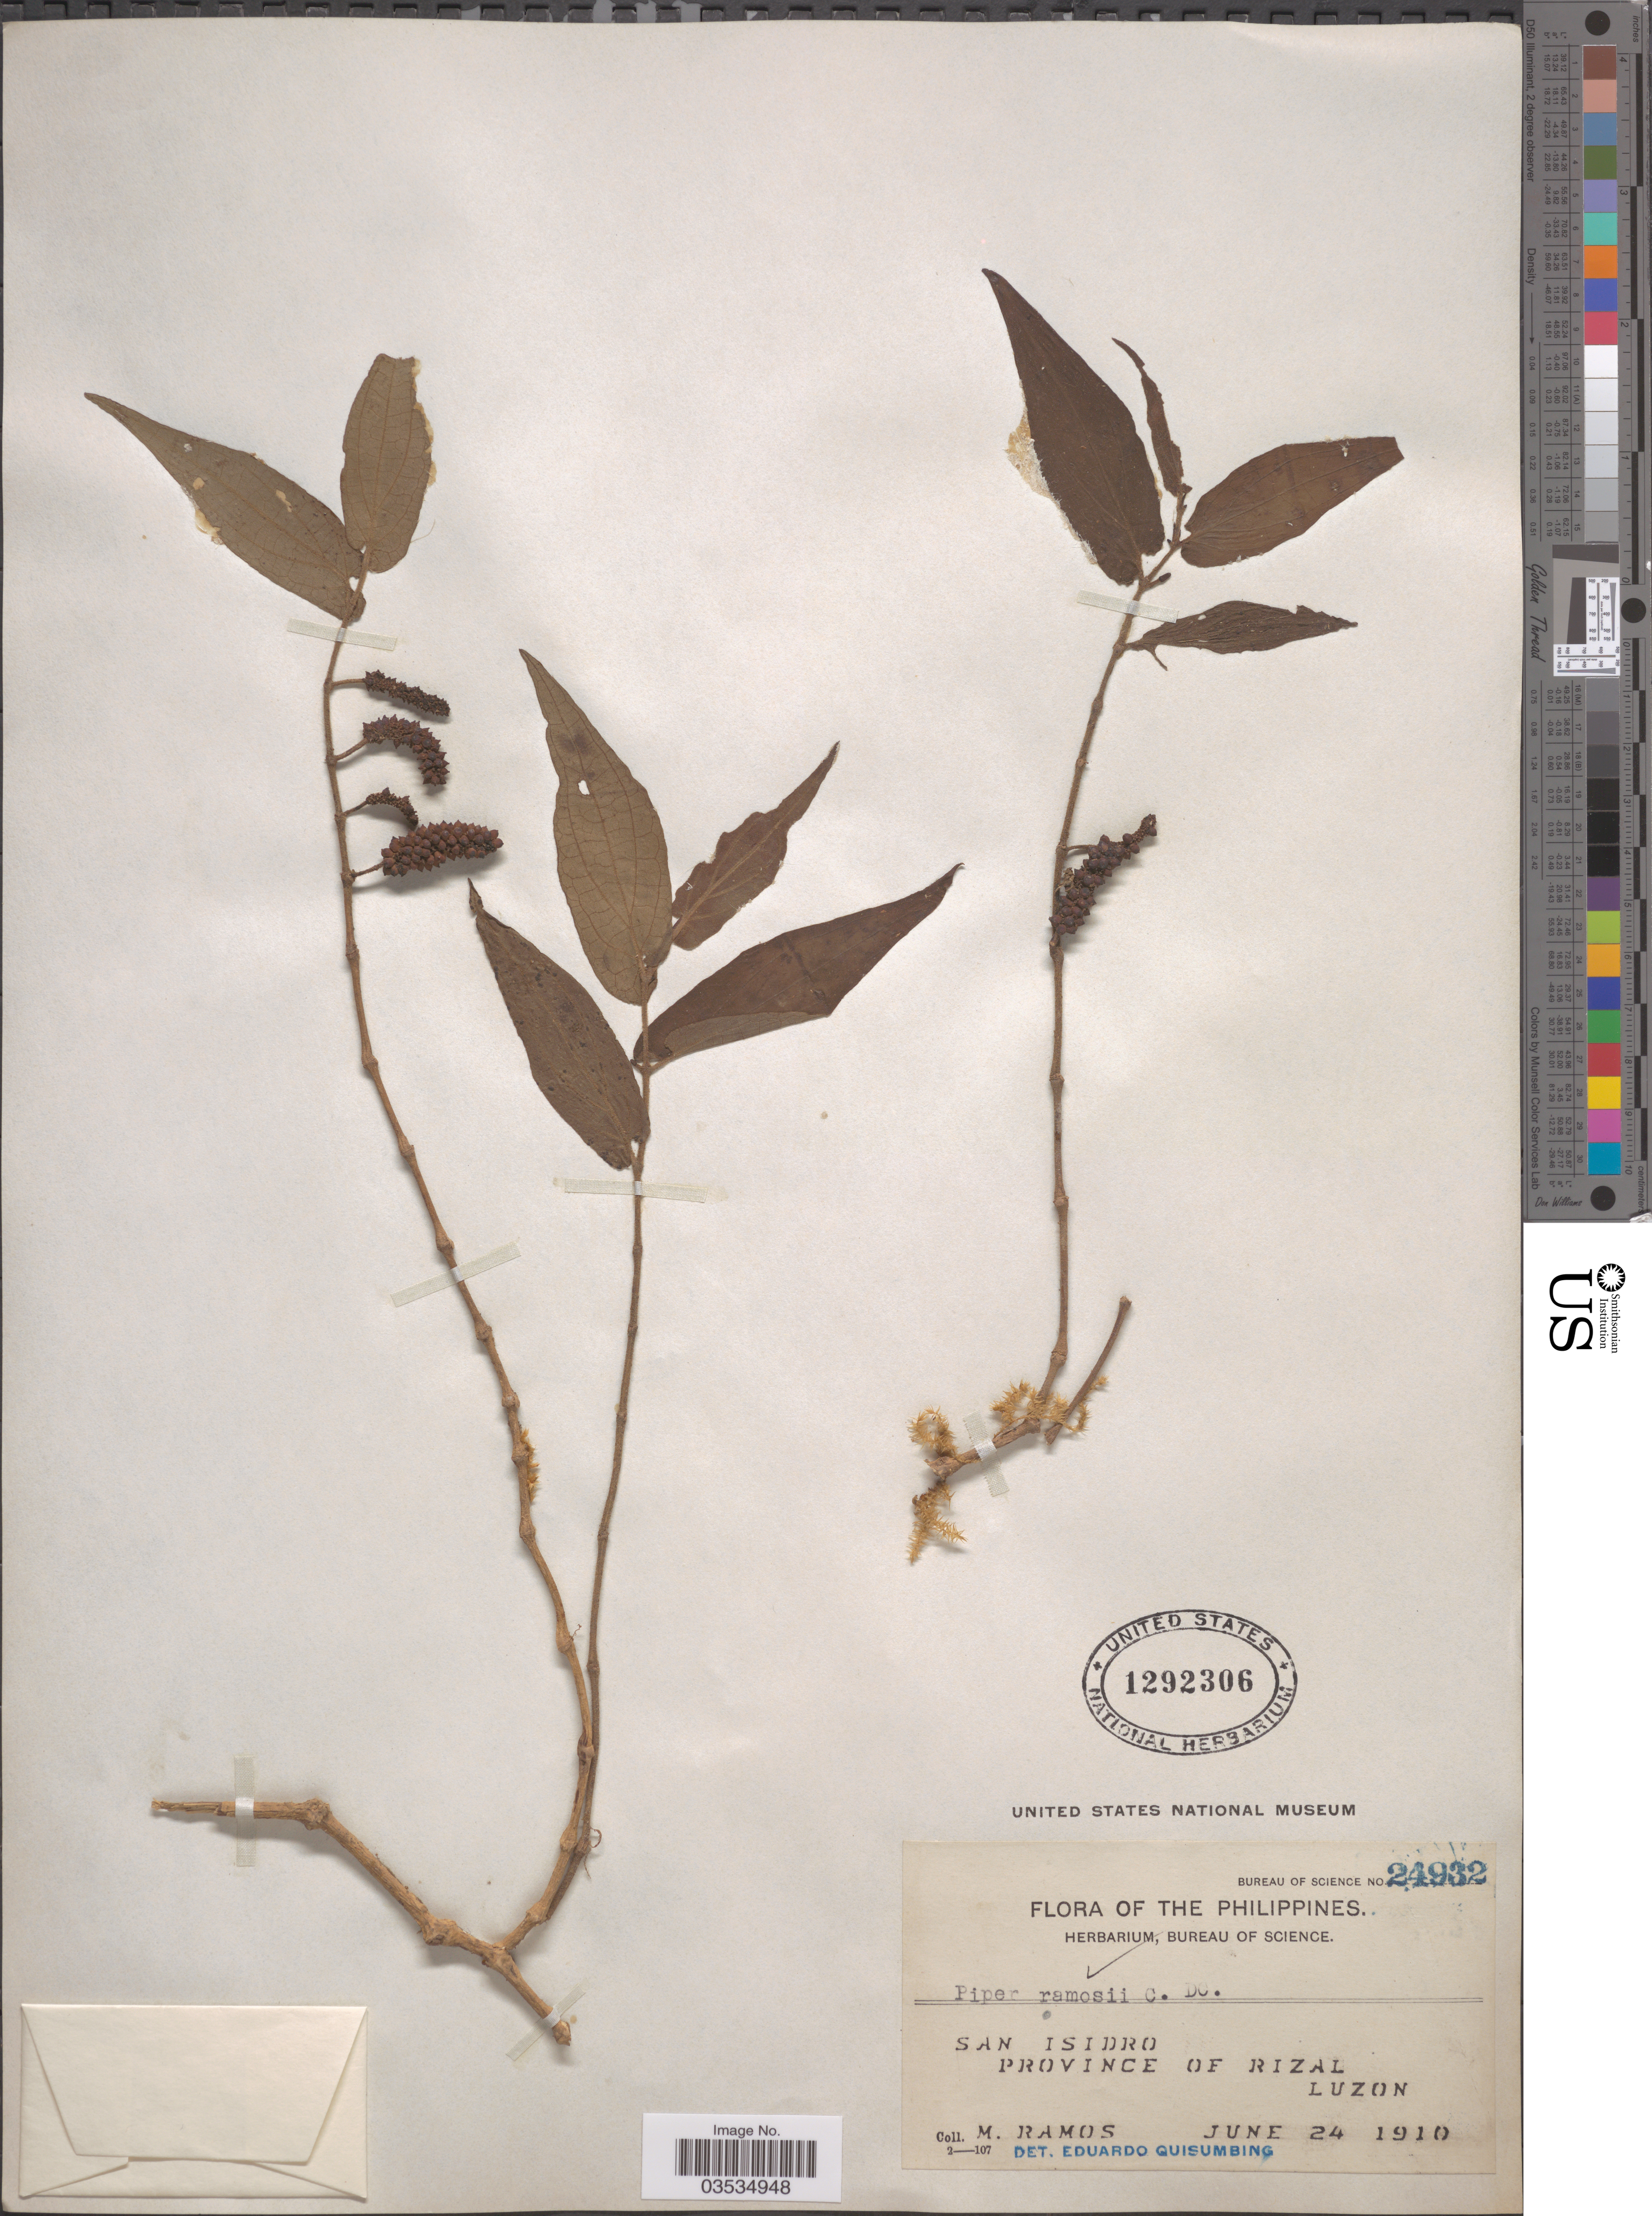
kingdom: Plantae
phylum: Tracheophyta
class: Magnoliopsida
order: Piperales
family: Piperaceae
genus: Piper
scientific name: Piper ramosii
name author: C. DC.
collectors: M. Ramos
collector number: Bureau of Science 24932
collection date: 1910-06-24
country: Philippines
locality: San Isidro. Province of Rizal. Luzon.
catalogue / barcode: US 1292306